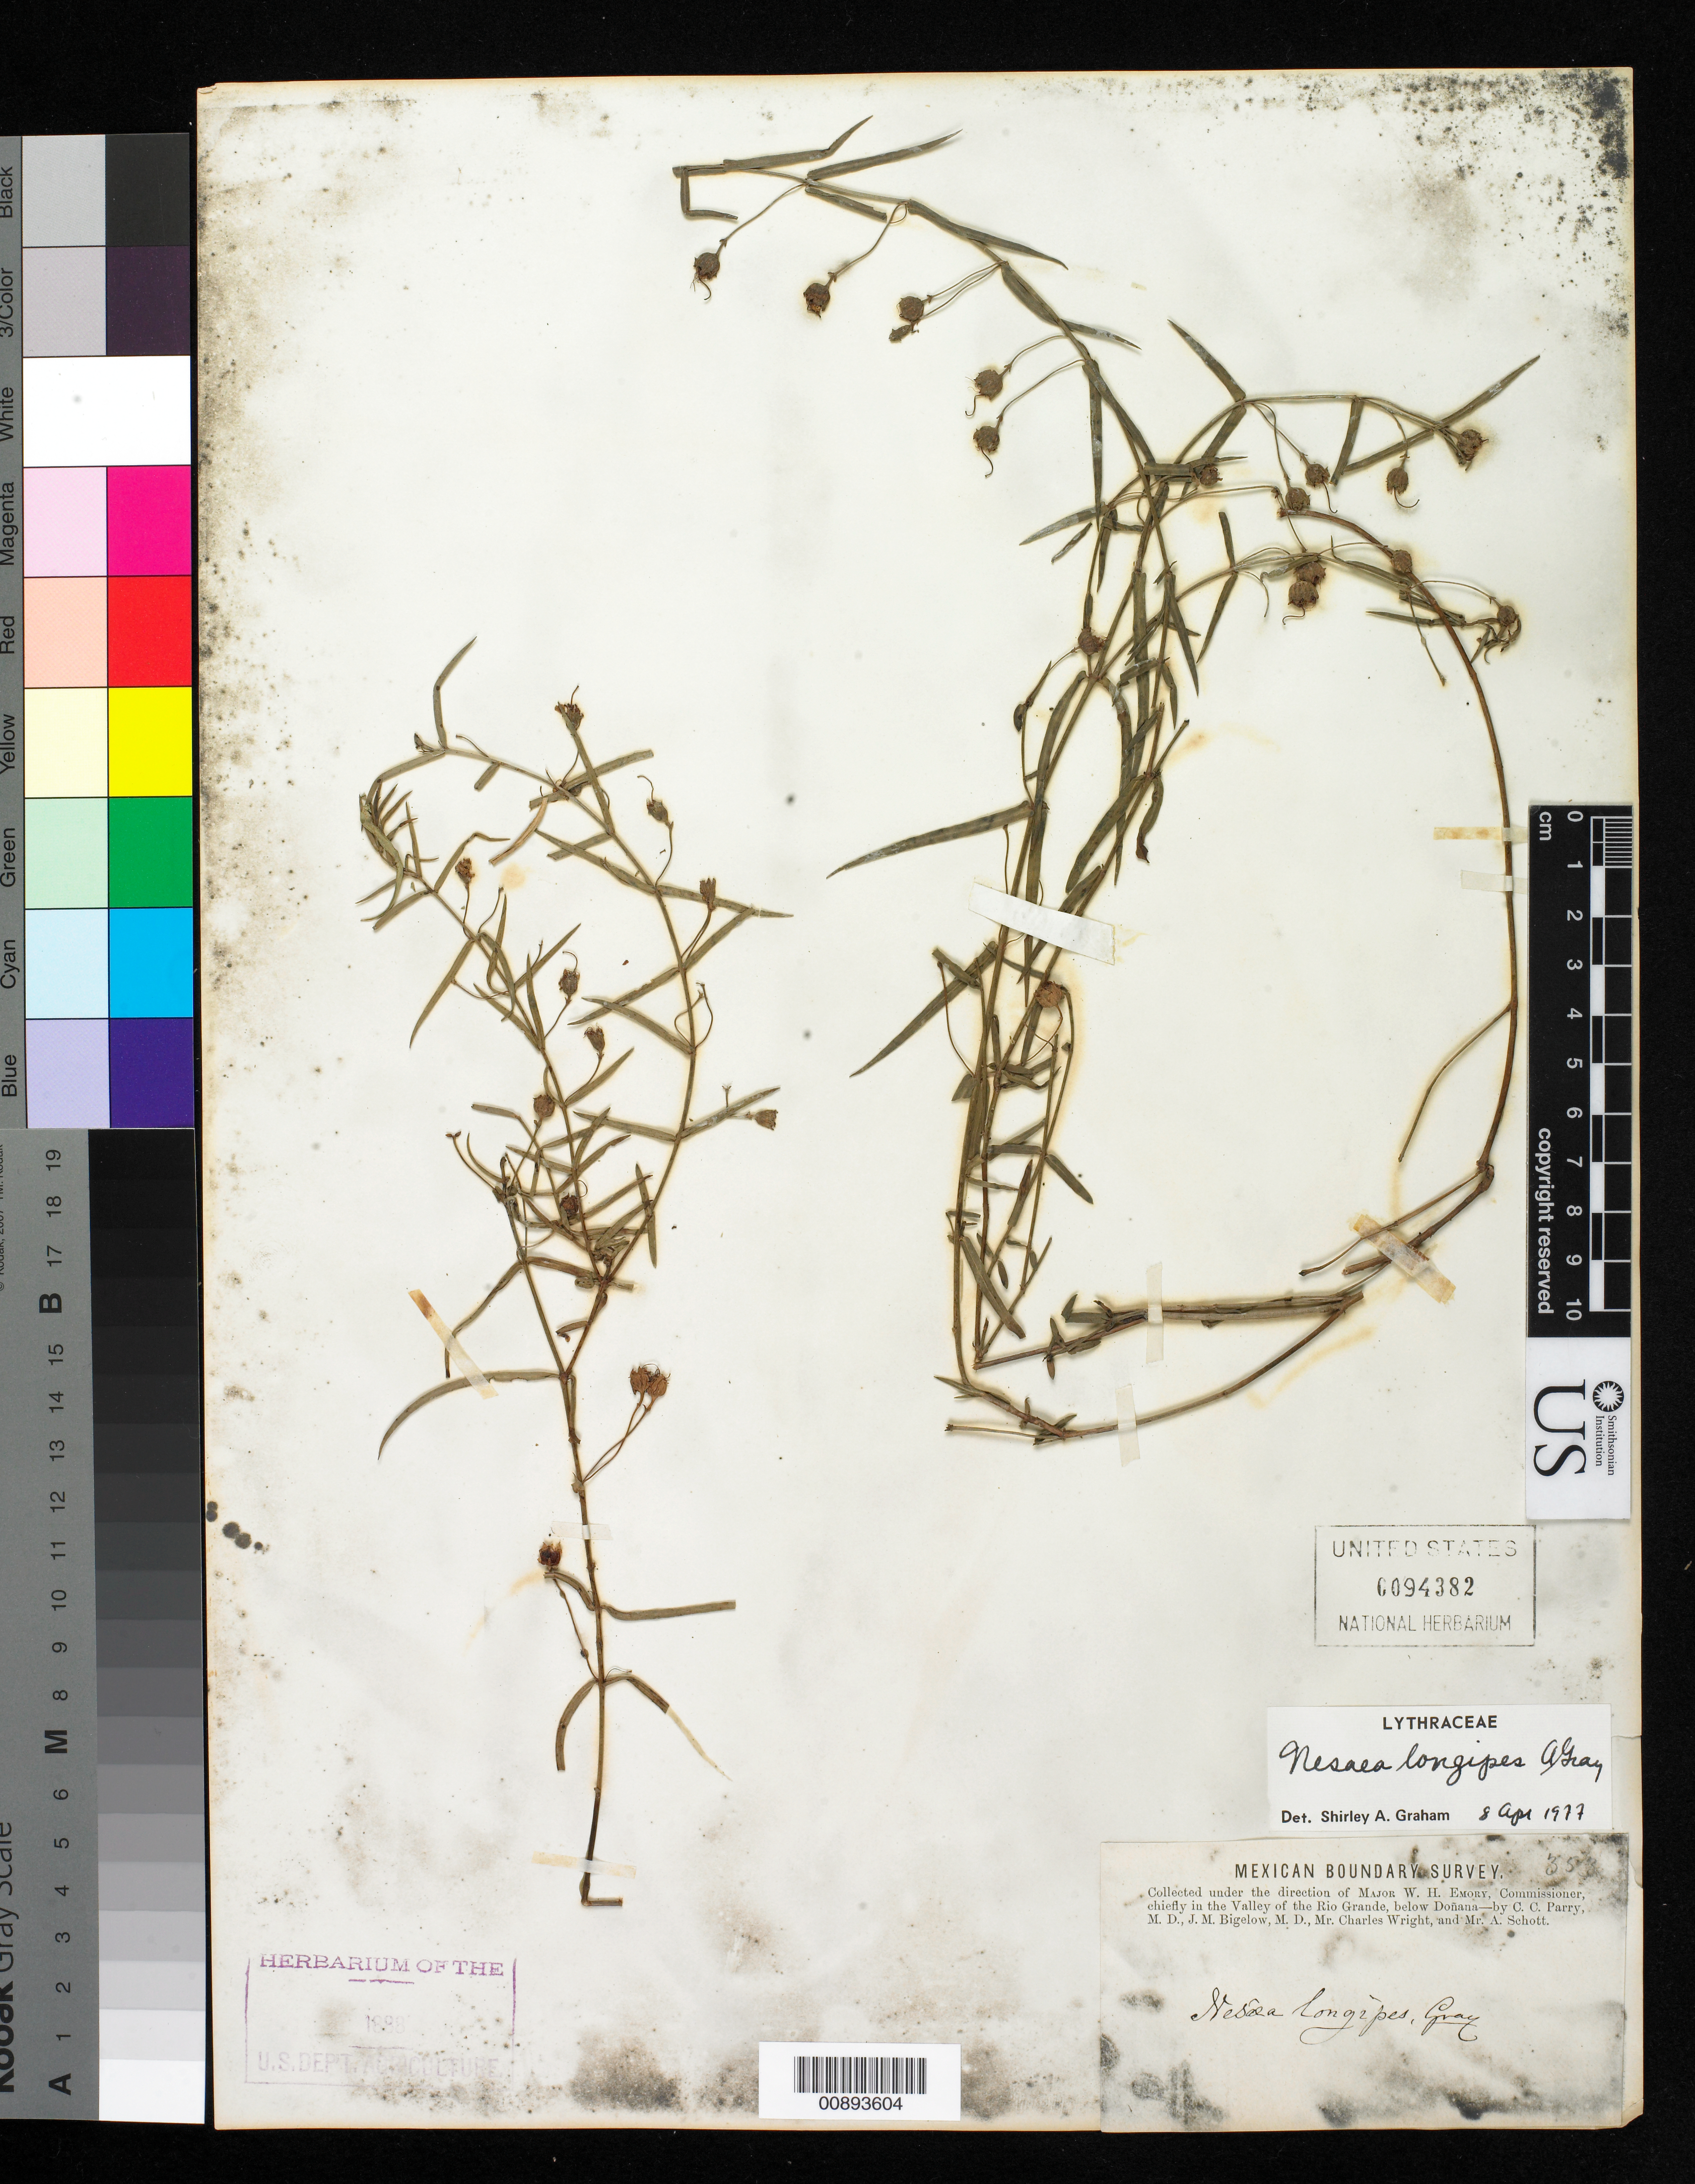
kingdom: Plantae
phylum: Tracheophyta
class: Magnoliopsida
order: Myrtales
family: Lythraceae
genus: Ammannia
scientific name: Ammannia grayi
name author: S.A. Graham & Gandhi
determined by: Strong, Mark T., (BOT), Smithsonian Institution - National Museum of Natural History (UNITED STATES)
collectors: C. C. Parry, J. M. Bigelow, C. Wright & A. C. V. Schott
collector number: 353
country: United States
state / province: New Mexico / Texas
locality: Valley of the Rio Grande, below Doñana.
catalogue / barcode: US 94382